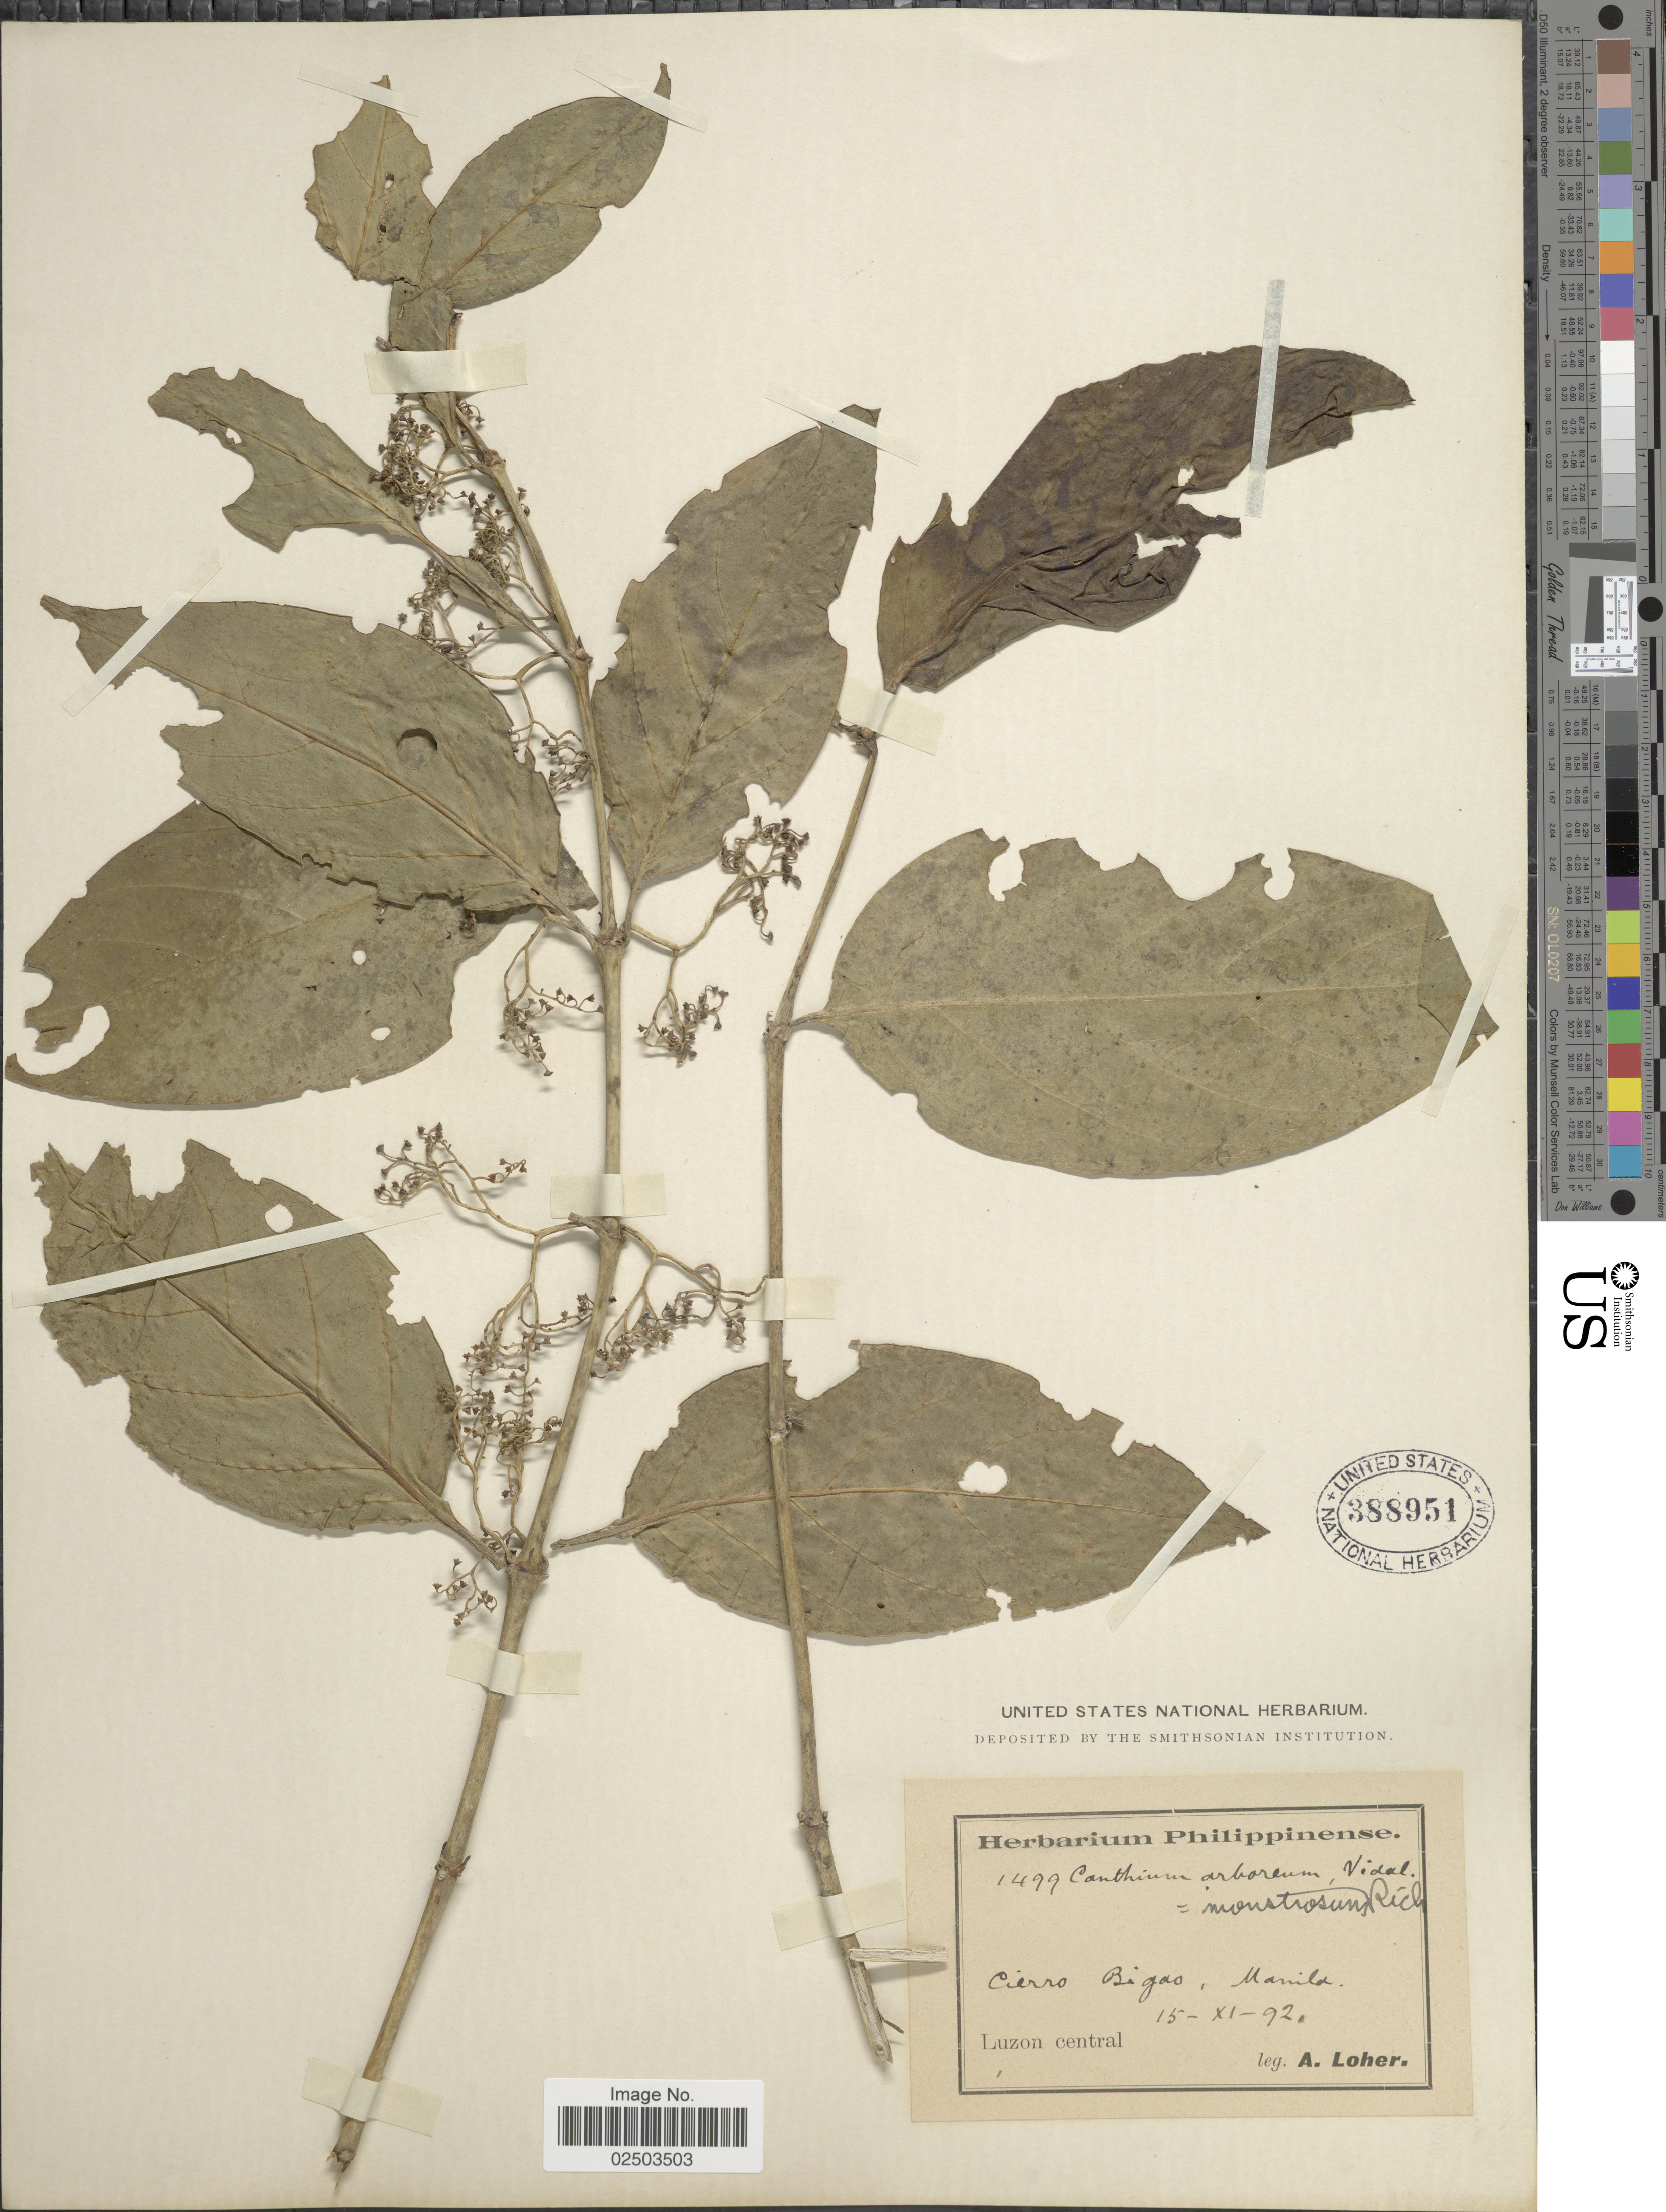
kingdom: Plantae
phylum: Tracheophyta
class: Magnoliopsida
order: Gentianales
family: Rubiaceae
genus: Canthium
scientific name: Canthium monstrosum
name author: (A. Rich.) Merr.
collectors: A. Loher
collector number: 1499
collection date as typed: Transcribed d/m/y: 15/11/92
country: Philippines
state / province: National Capital Region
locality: Cierro Bigas, Manila, Luzon central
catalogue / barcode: US 388951